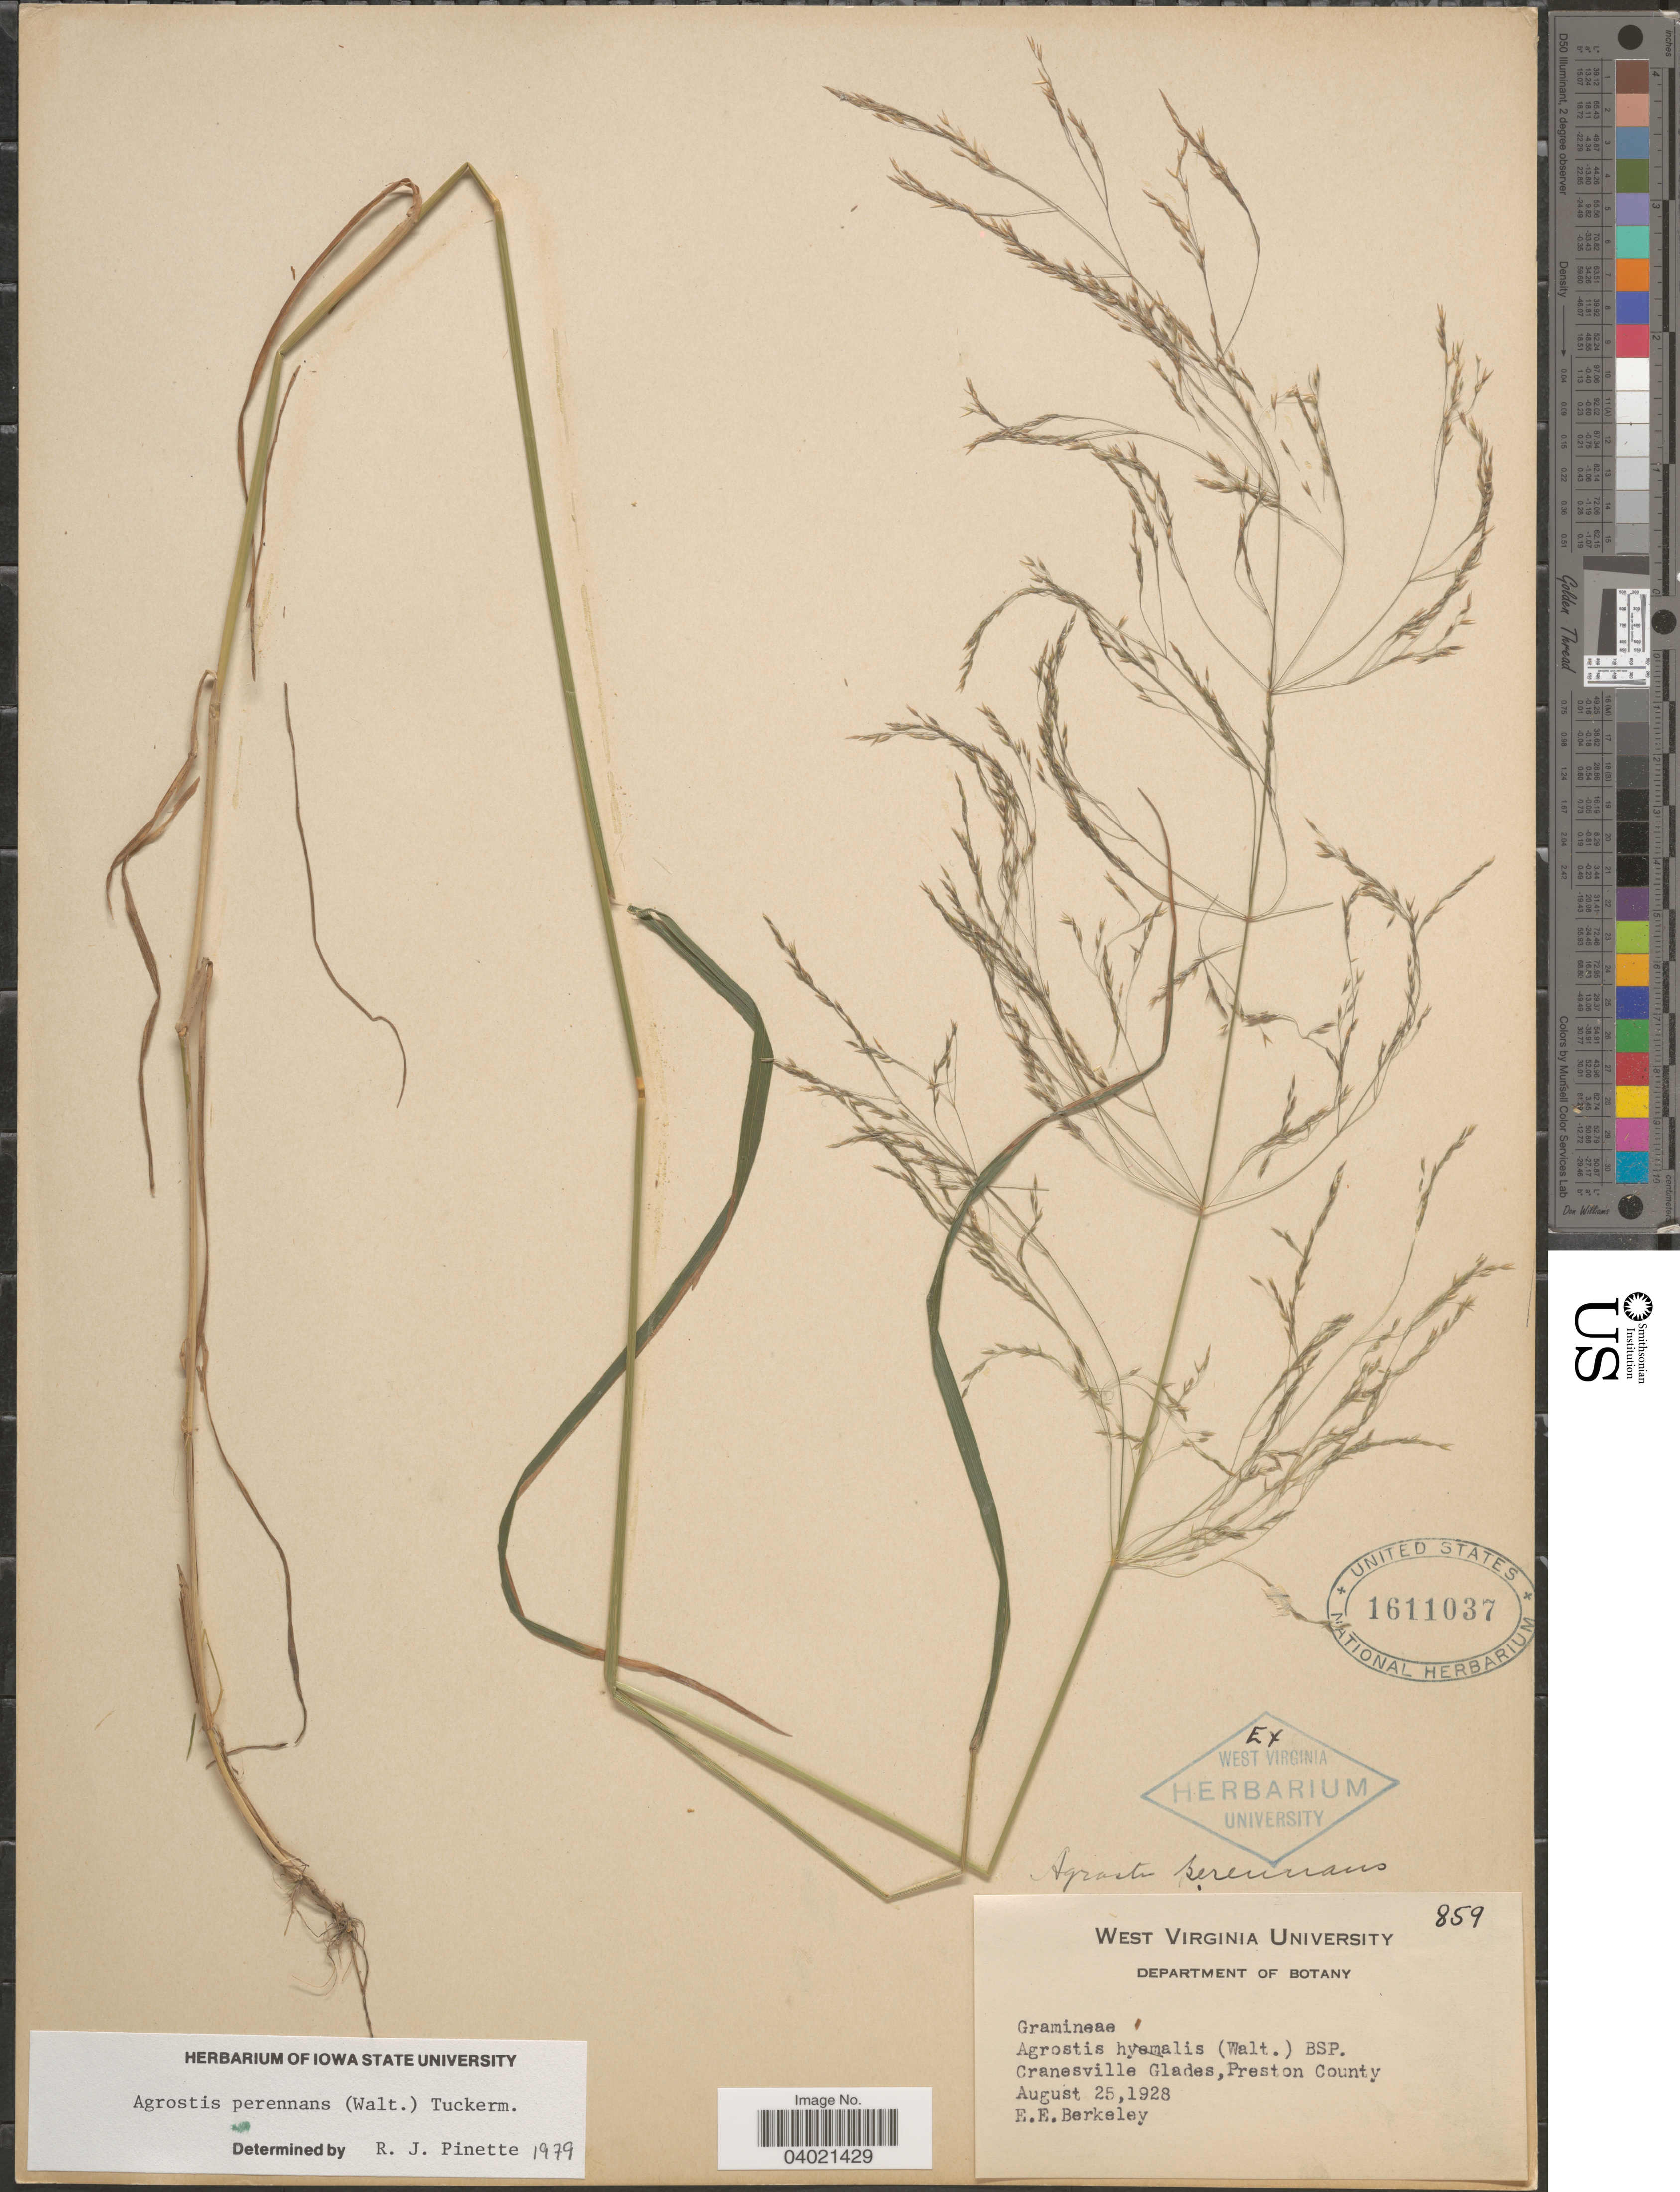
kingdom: Plantae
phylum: Tracheophyta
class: Liliopsida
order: Poales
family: Poaceae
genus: Agrostis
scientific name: Agrostis perennans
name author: (Walter) Tuck.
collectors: E. Berkley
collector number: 859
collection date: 1928-08-25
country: United States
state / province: West Virginia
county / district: Preston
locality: Cranesville Glades, Preston County.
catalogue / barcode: US 1611037